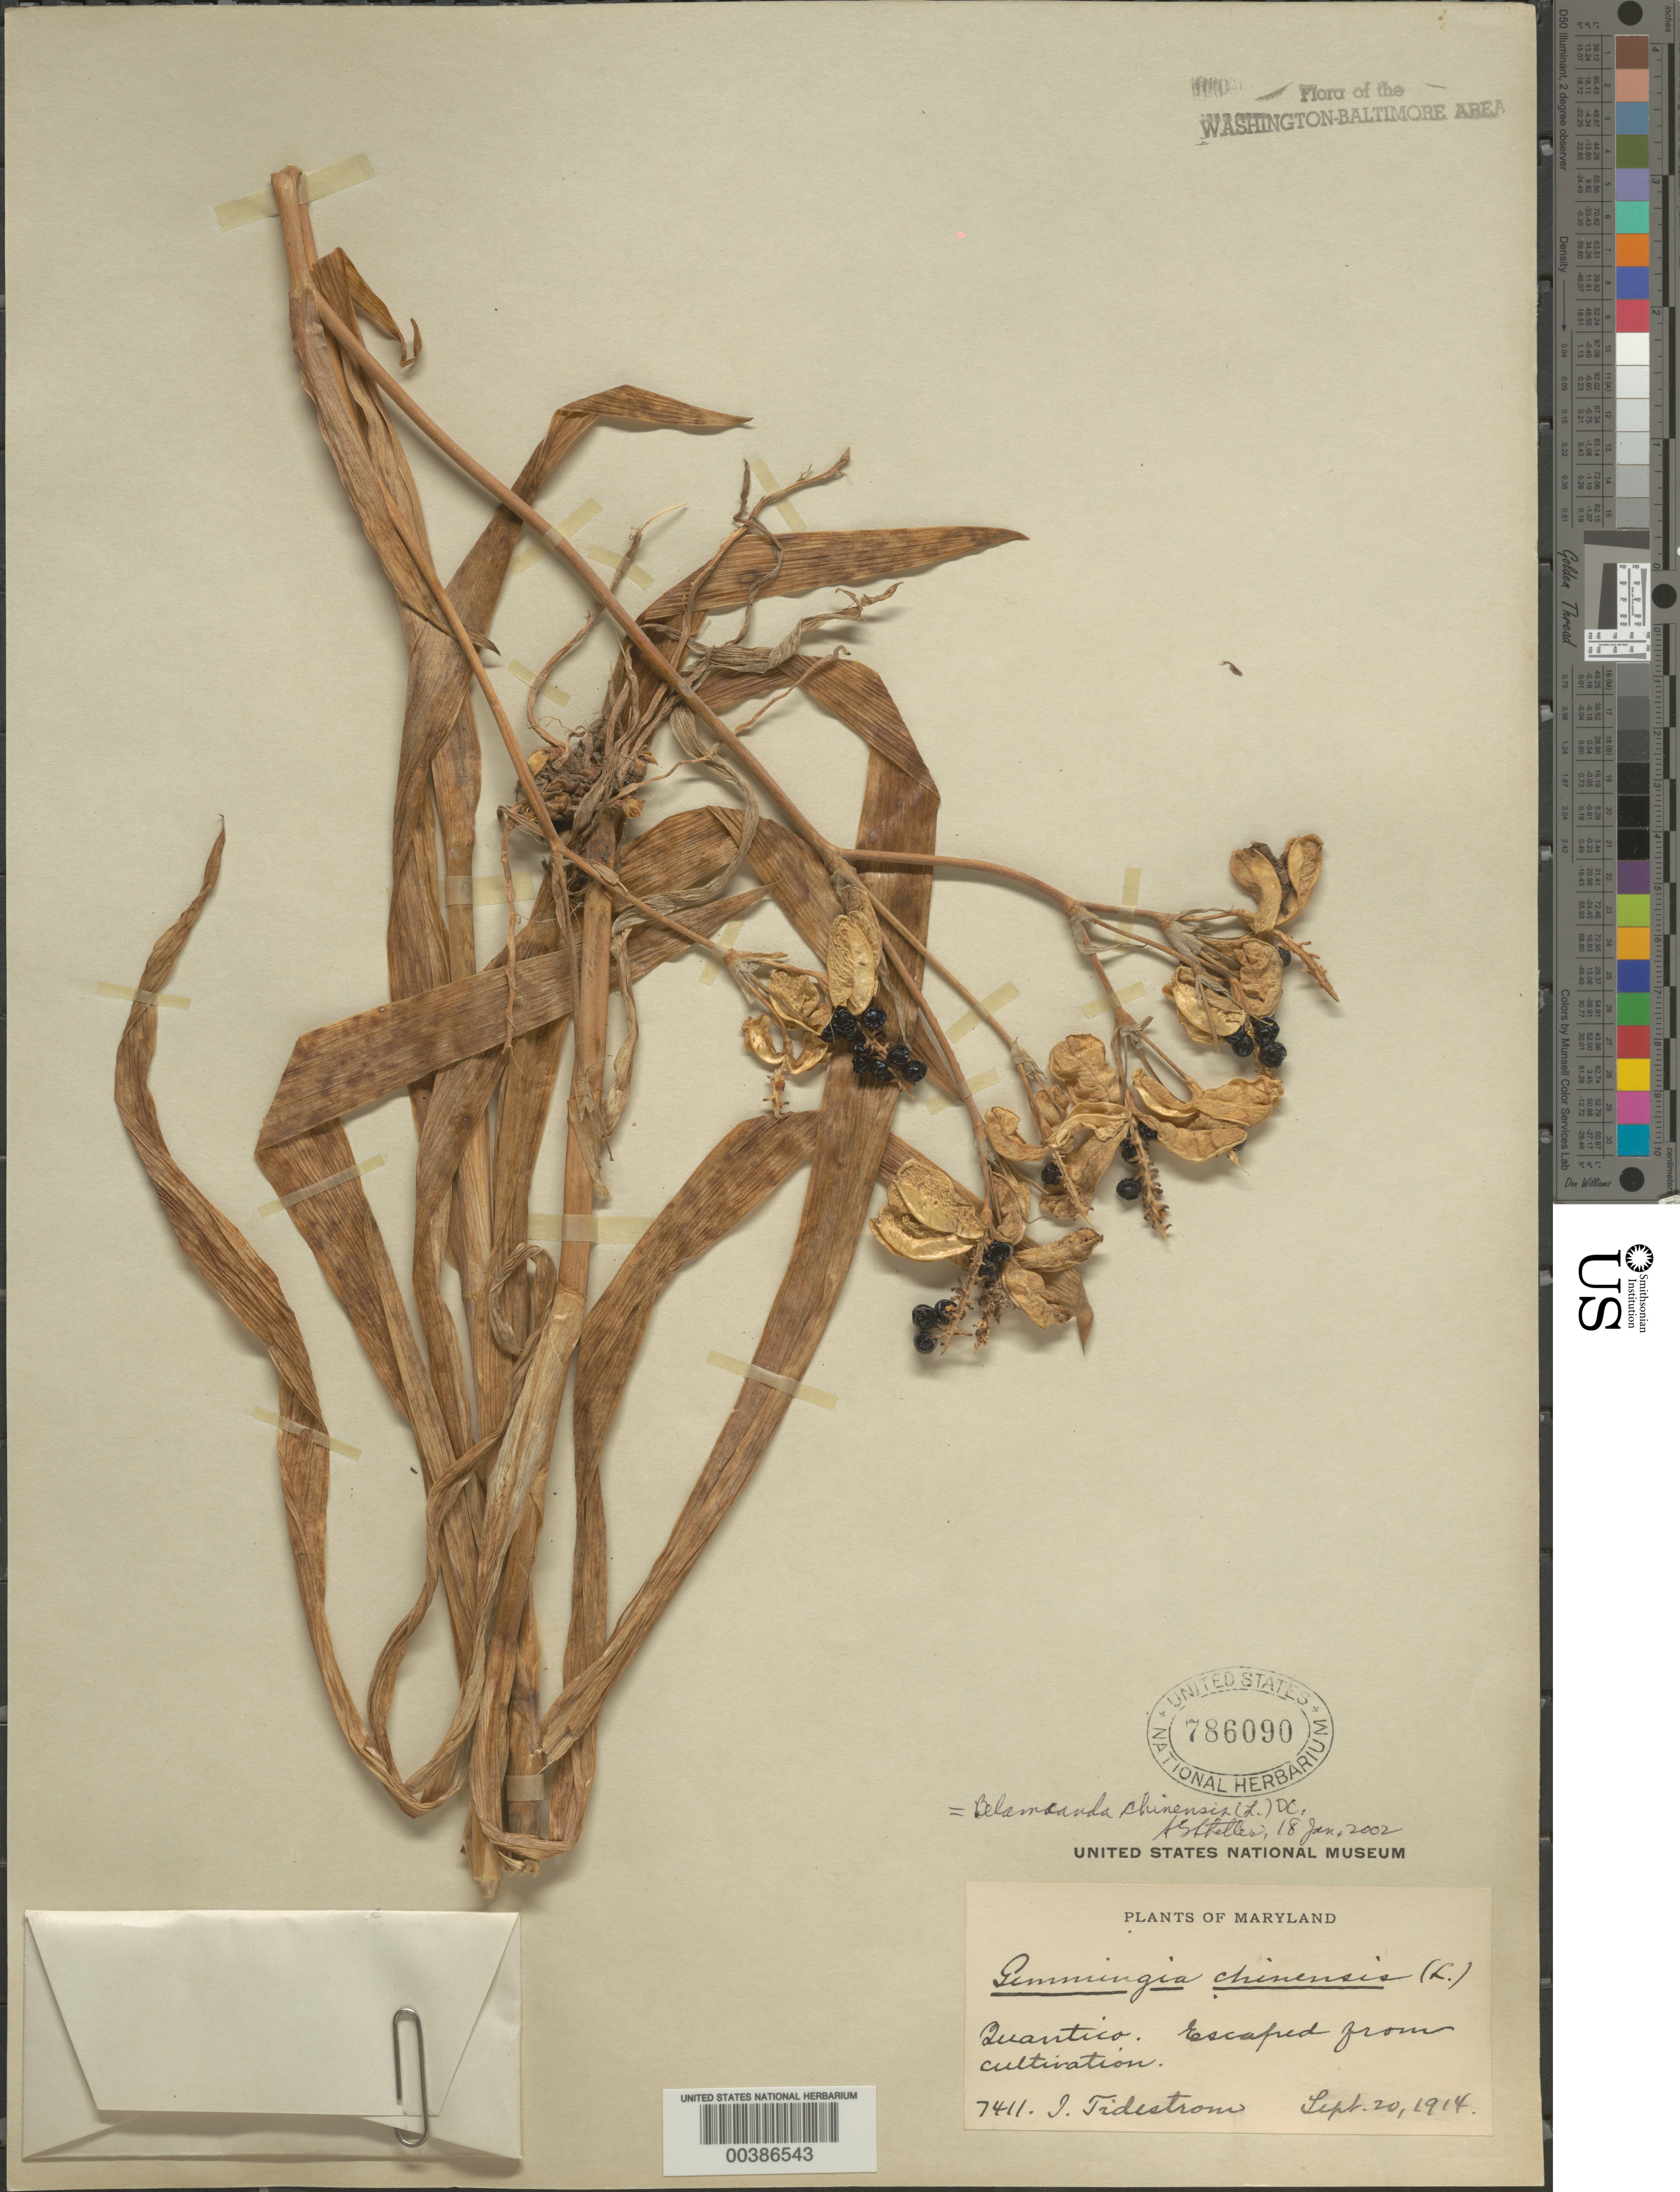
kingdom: Plantae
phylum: Tracheophyta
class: Liliopsida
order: Asparagales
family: Iridaceae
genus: Iris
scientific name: Iris domestica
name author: (L.) Goldblatt & Mabb.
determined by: Strong, Mark T., (BOT), Smithsonian Institution - National Museum of Natural History (UNITED STATES)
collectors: I. F. Tidestrom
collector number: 7411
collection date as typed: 20 Sep 1914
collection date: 1914-09-20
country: United States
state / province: Virginia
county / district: Prince William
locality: Quantico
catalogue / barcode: US 786090